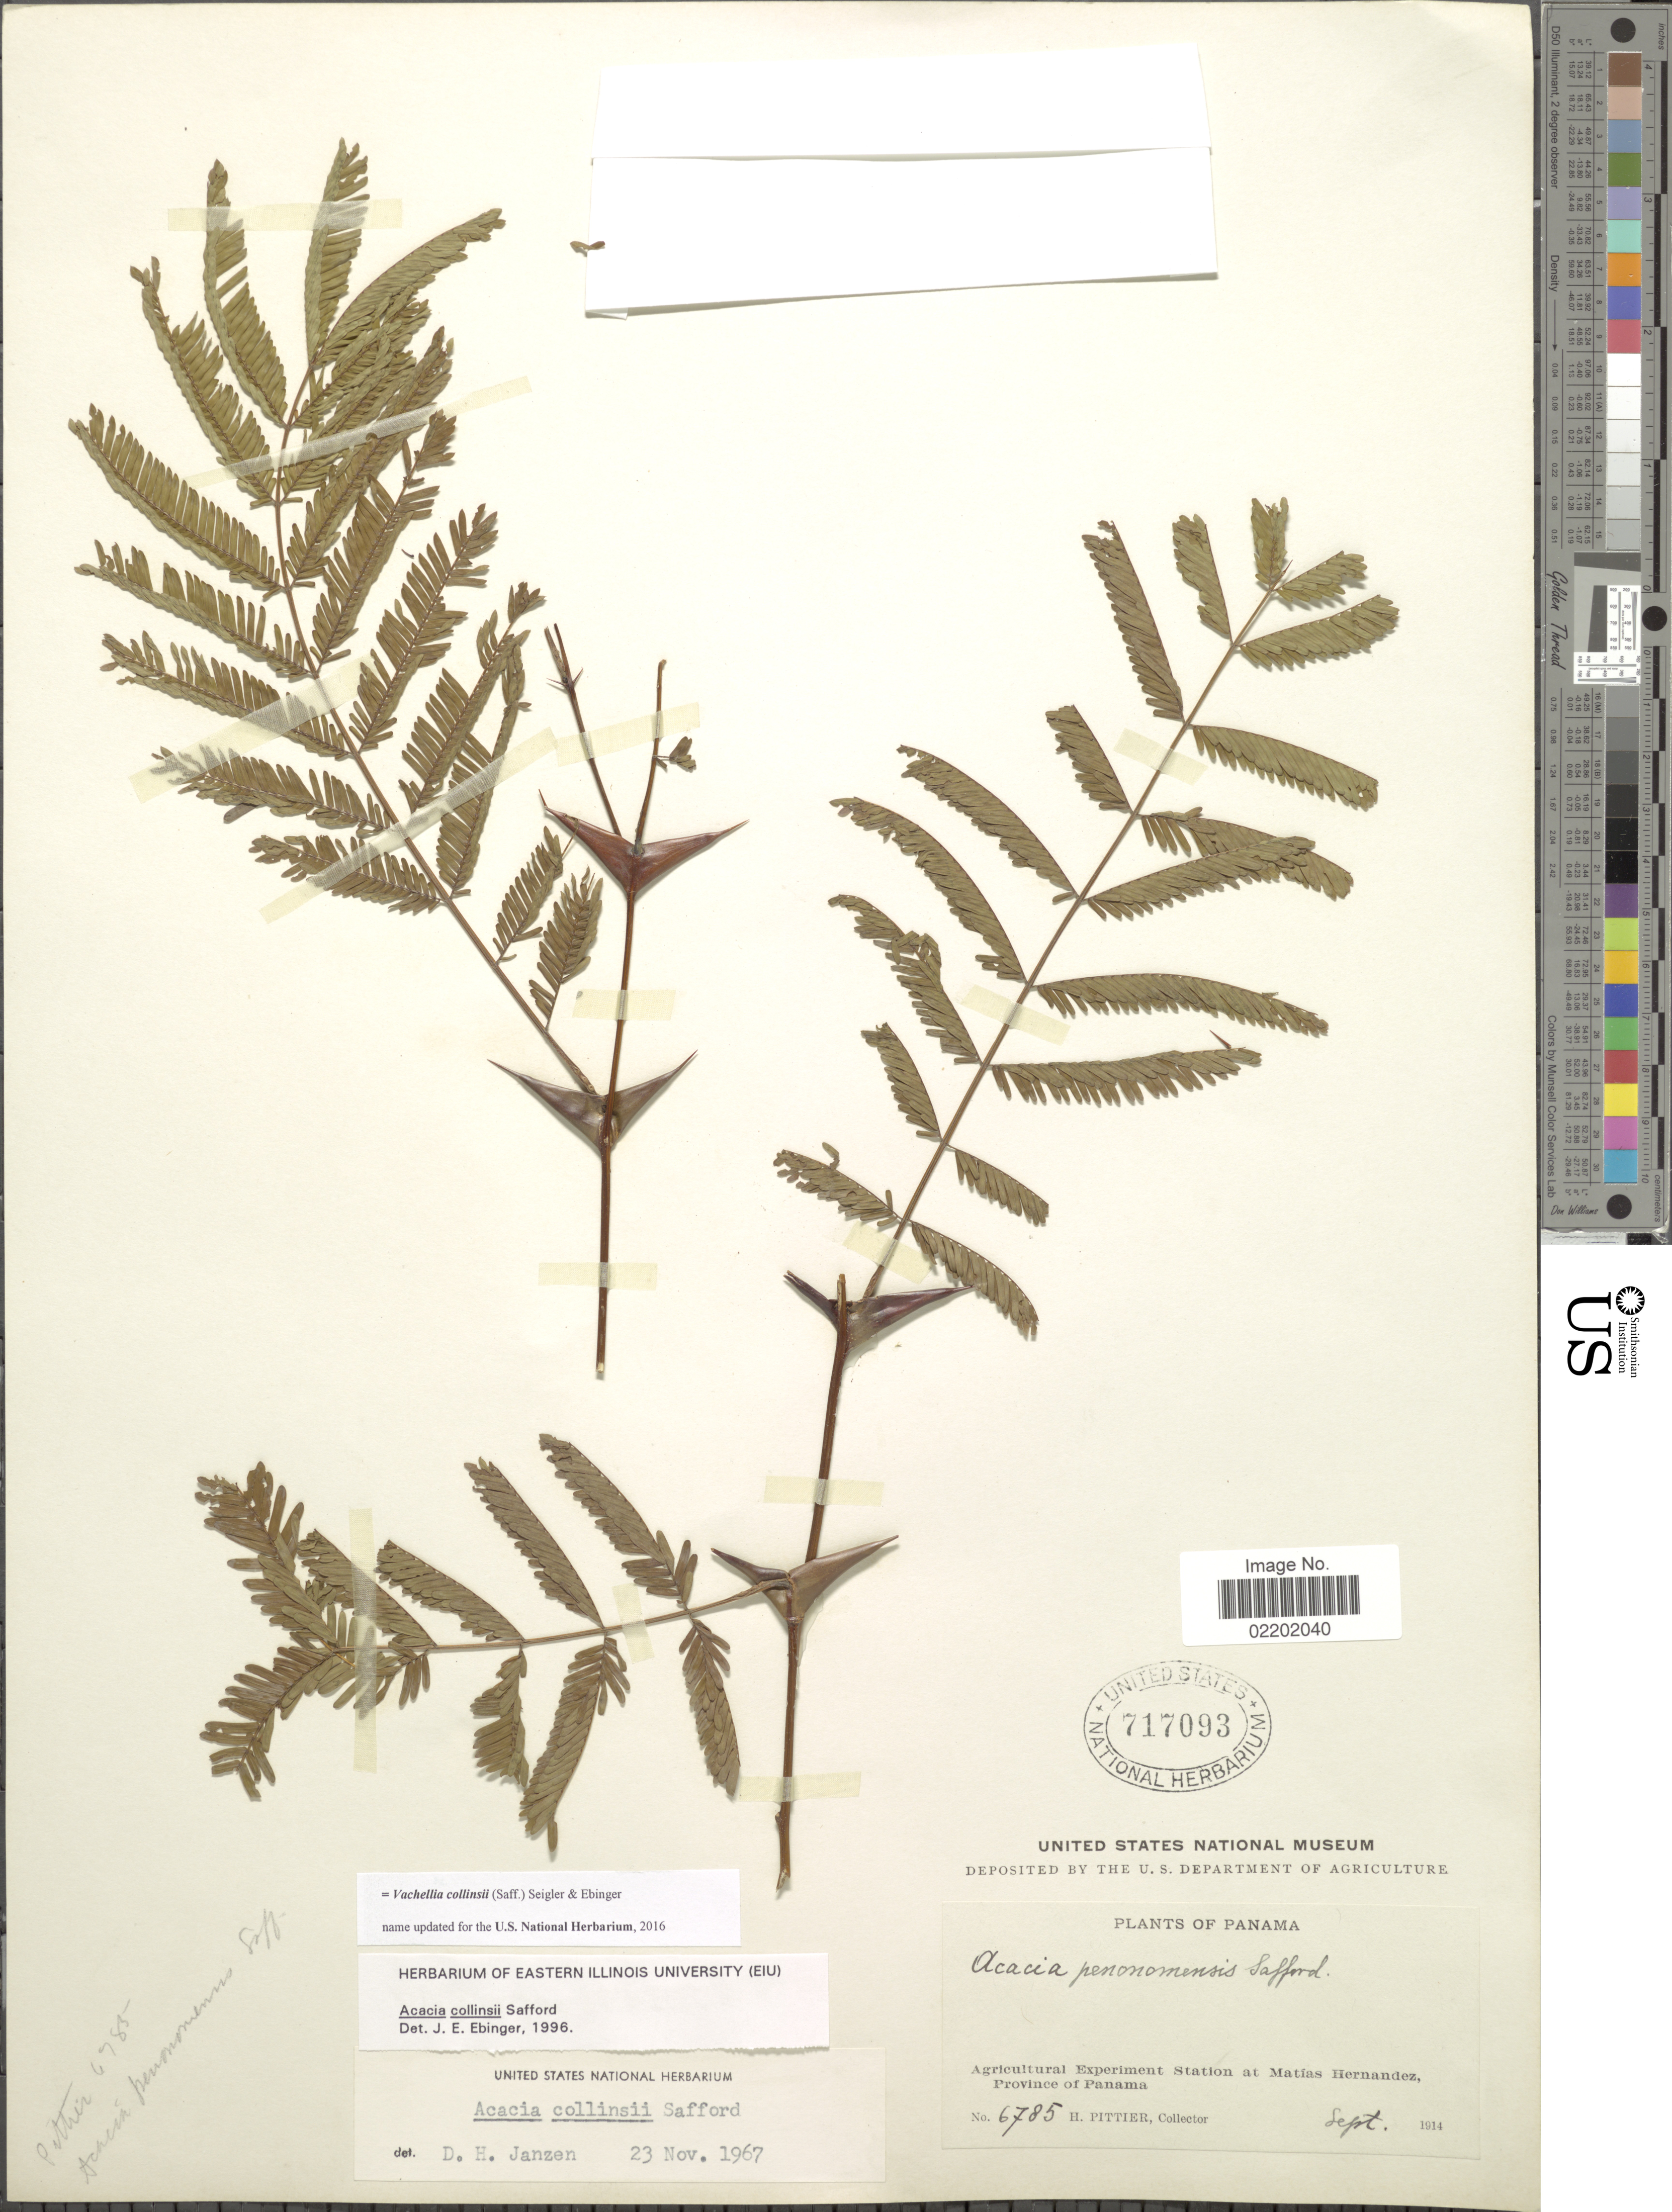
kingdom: Plantae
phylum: Tracheophyta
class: Magnoliopsida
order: Fabales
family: Fabaceae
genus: Vachellia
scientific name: Vachellia collinsii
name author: (Saff.) Seigler & Ebinger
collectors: H. F. Pittier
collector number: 6785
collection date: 1914-09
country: Panama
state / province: Panamá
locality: Agricultural Experiment Station at Matías Hernandez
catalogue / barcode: US 717093